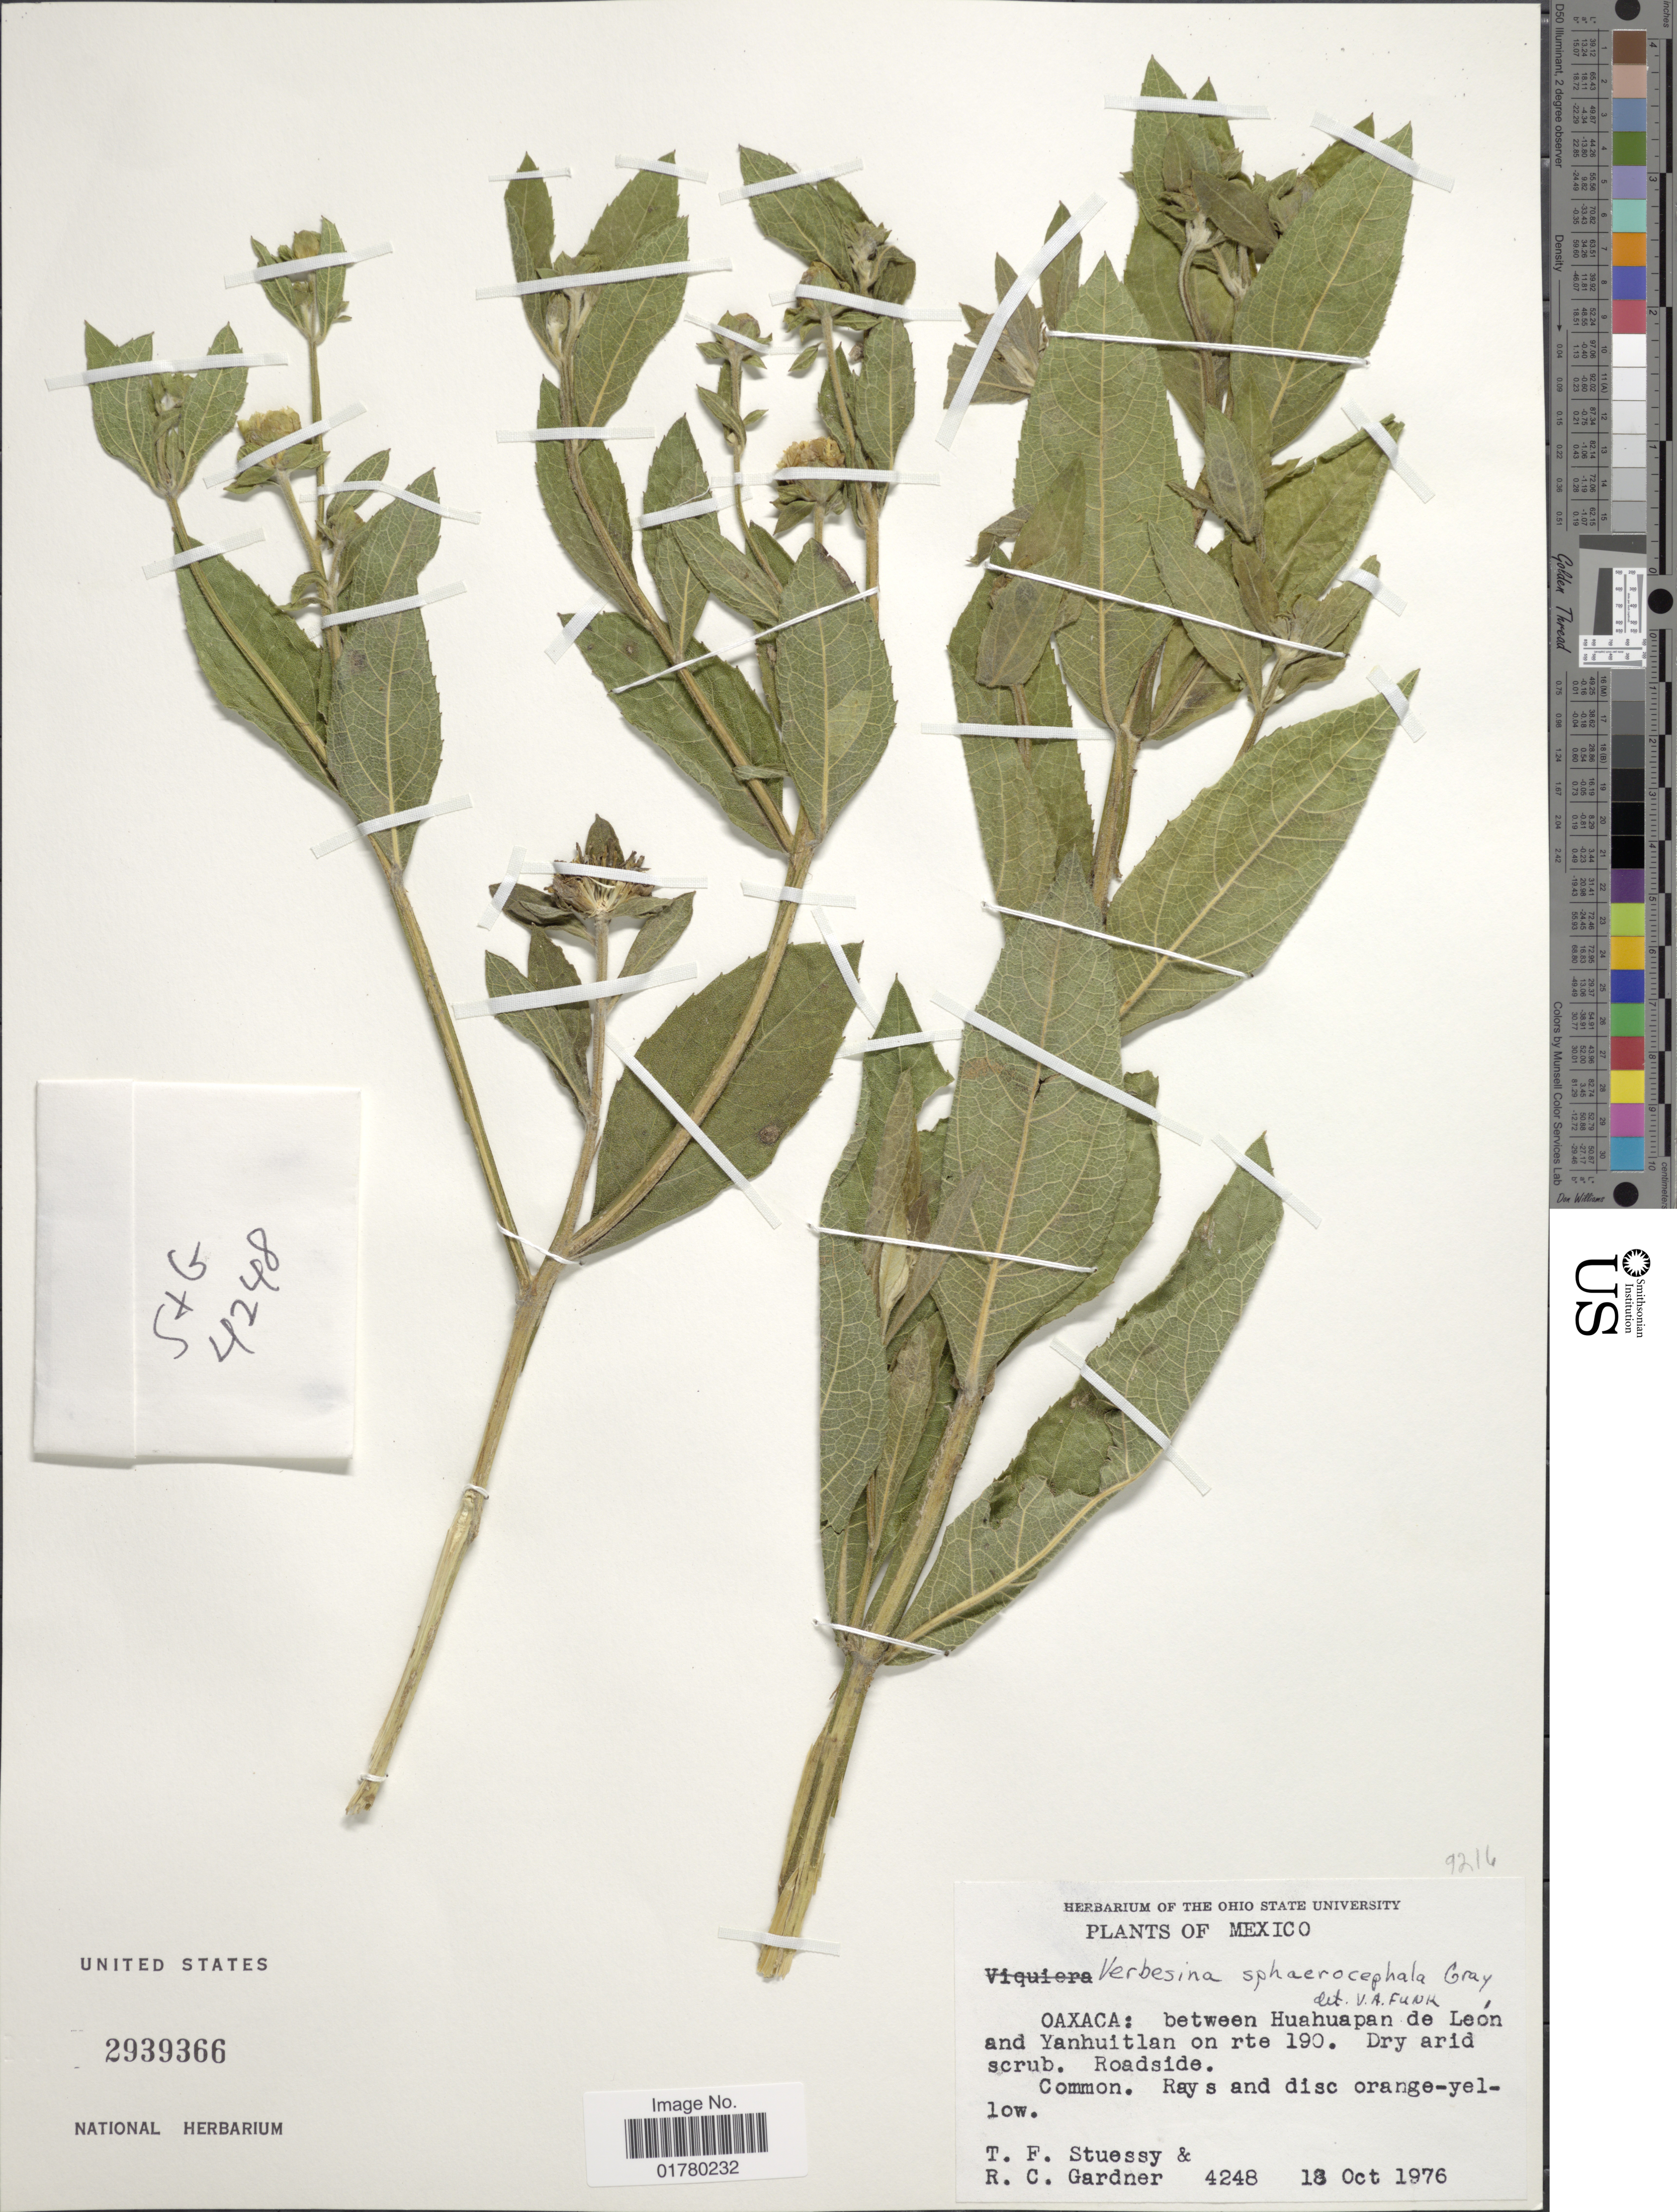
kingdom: Plantae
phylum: Tracheophyta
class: Magnoliopsida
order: Asterales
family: Asteraceae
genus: Verbesina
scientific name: Verbesina sphaerocephala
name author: A. Gray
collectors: T. Stuessy & R. C. Gardner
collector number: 4248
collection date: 1976-10-18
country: Mexico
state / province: Oaxaca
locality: Between Huahuapan de León and Yanhuitlan on rte 190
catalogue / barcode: US 2939366